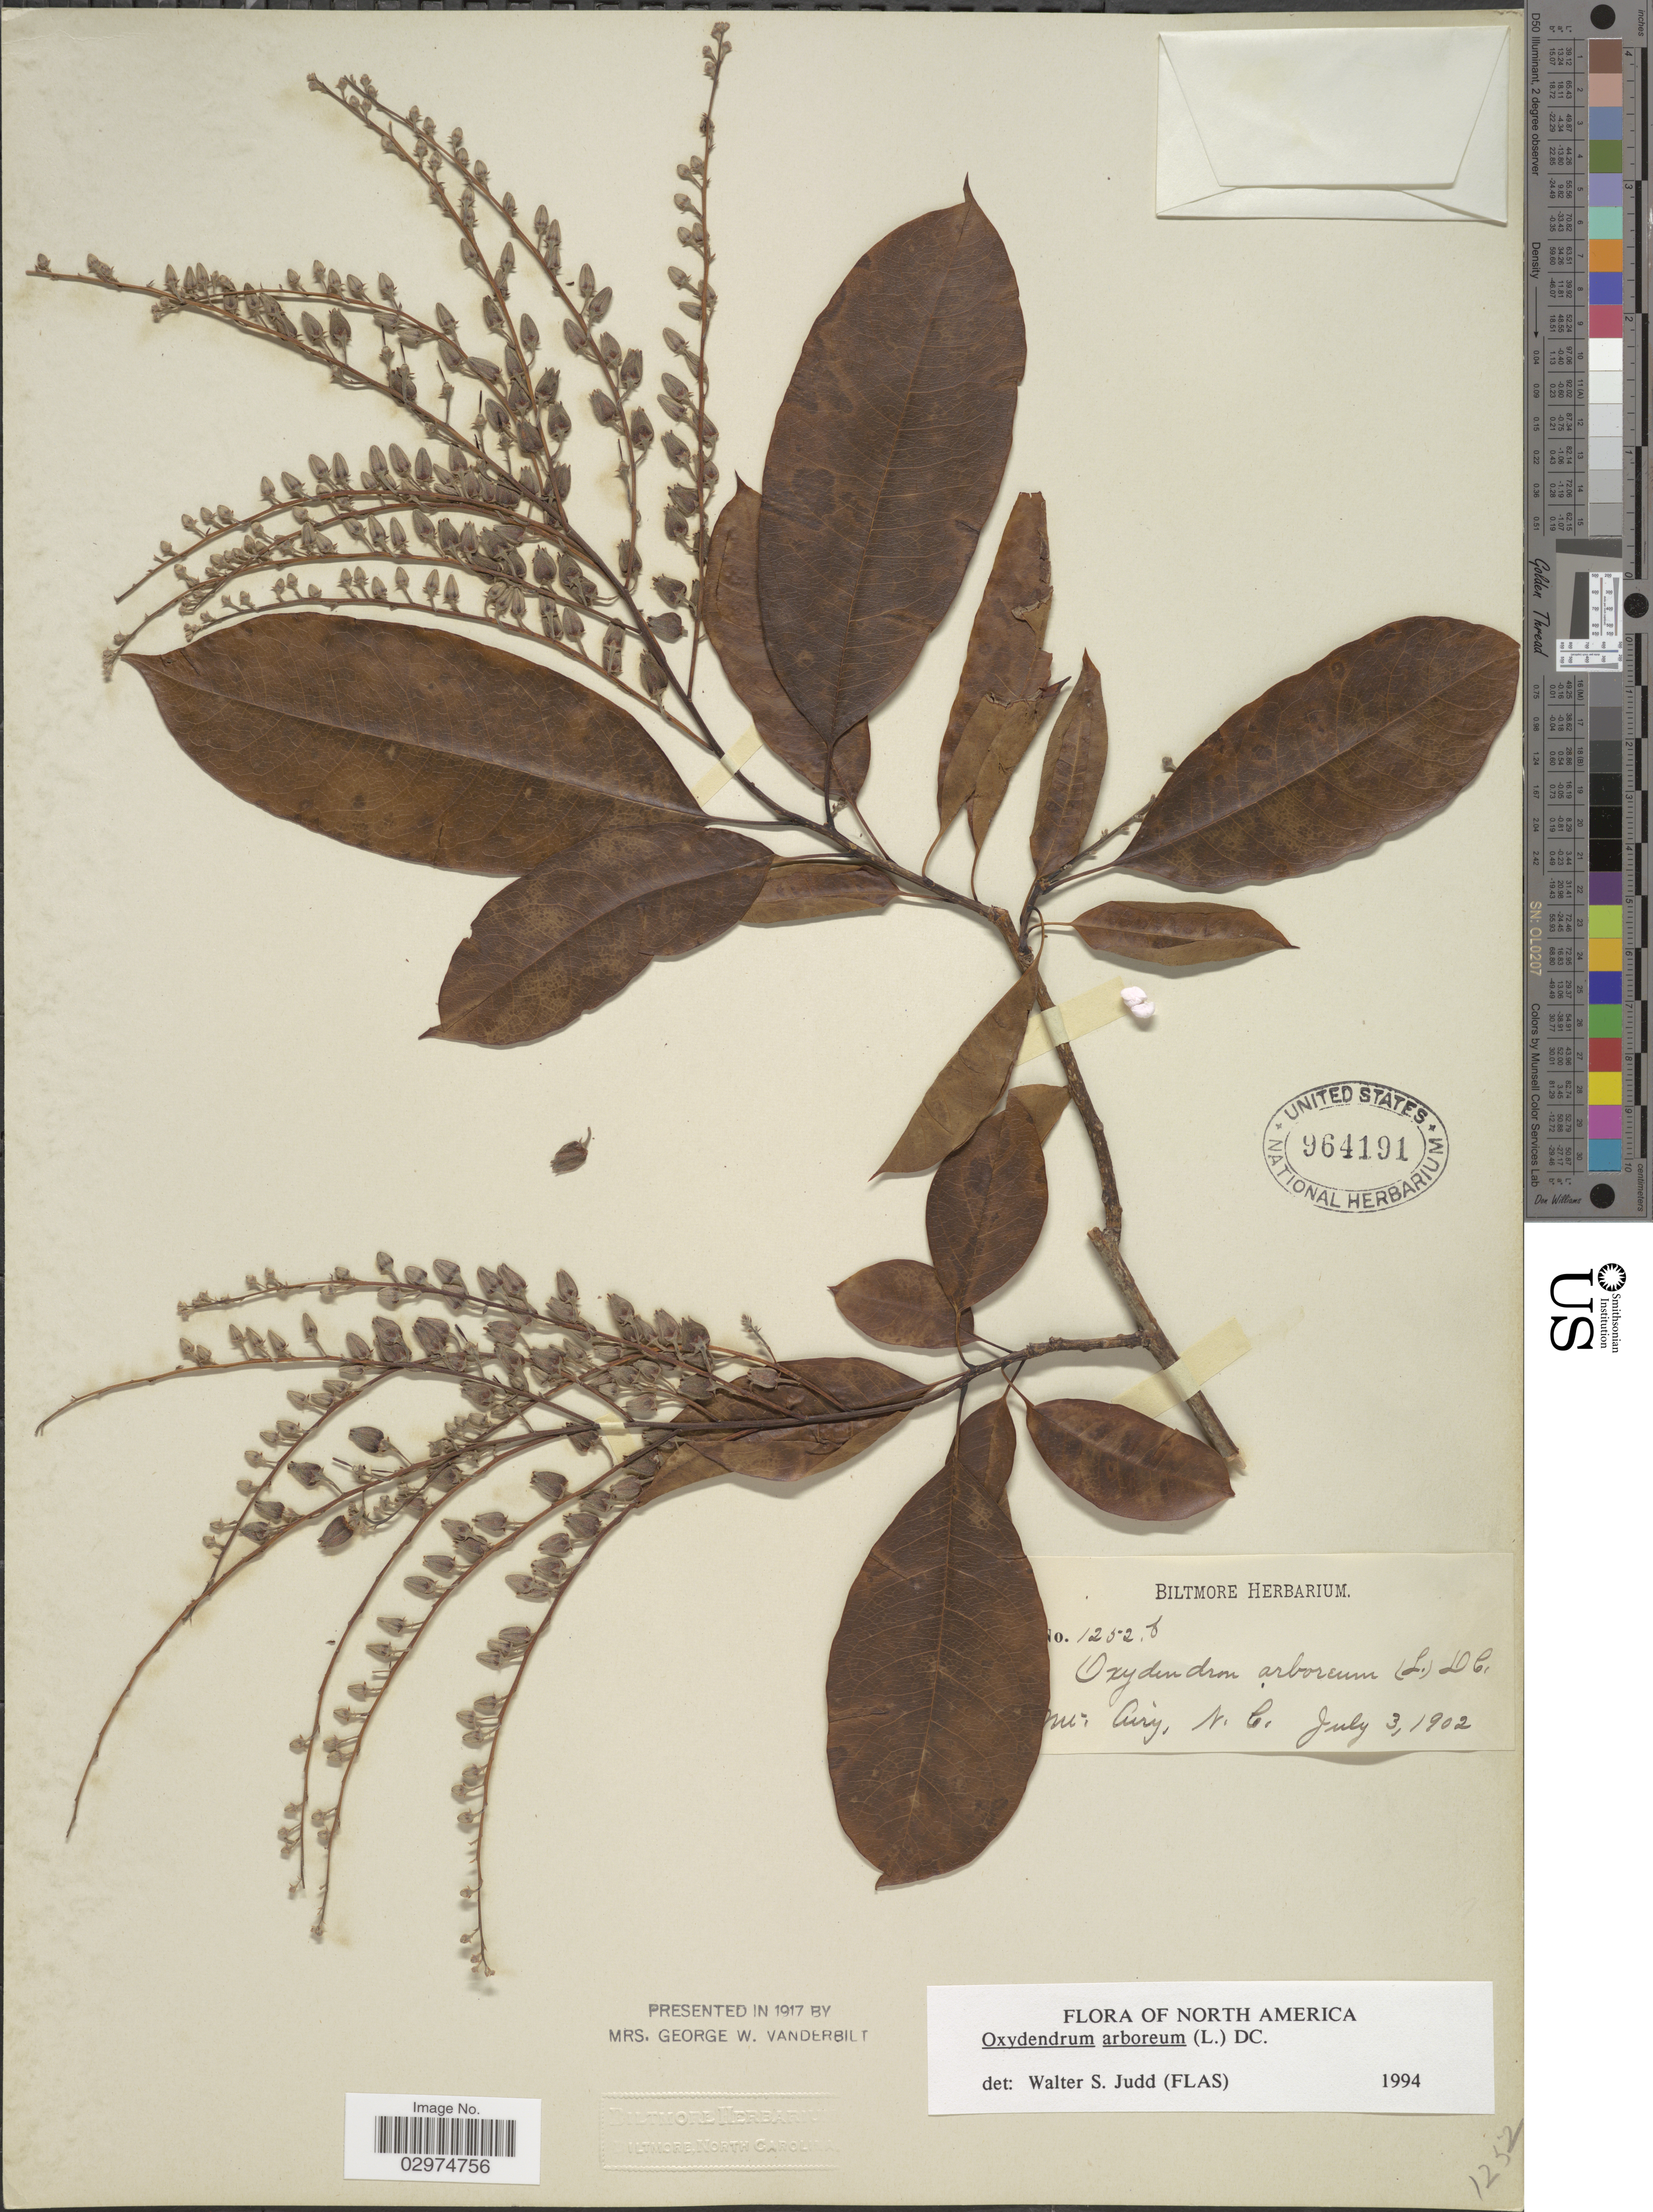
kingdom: Plantae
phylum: Tracheophyta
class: Magnoliopsida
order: Ericales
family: Ericaceae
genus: Oxydendrum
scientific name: Oxydendrum arboreum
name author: (L.) DC.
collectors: ex herb. Biltmore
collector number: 1252b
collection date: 1902-07-03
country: United States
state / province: North Carolina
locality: [illegible text], Mt. Airy.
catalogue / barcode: US 964191